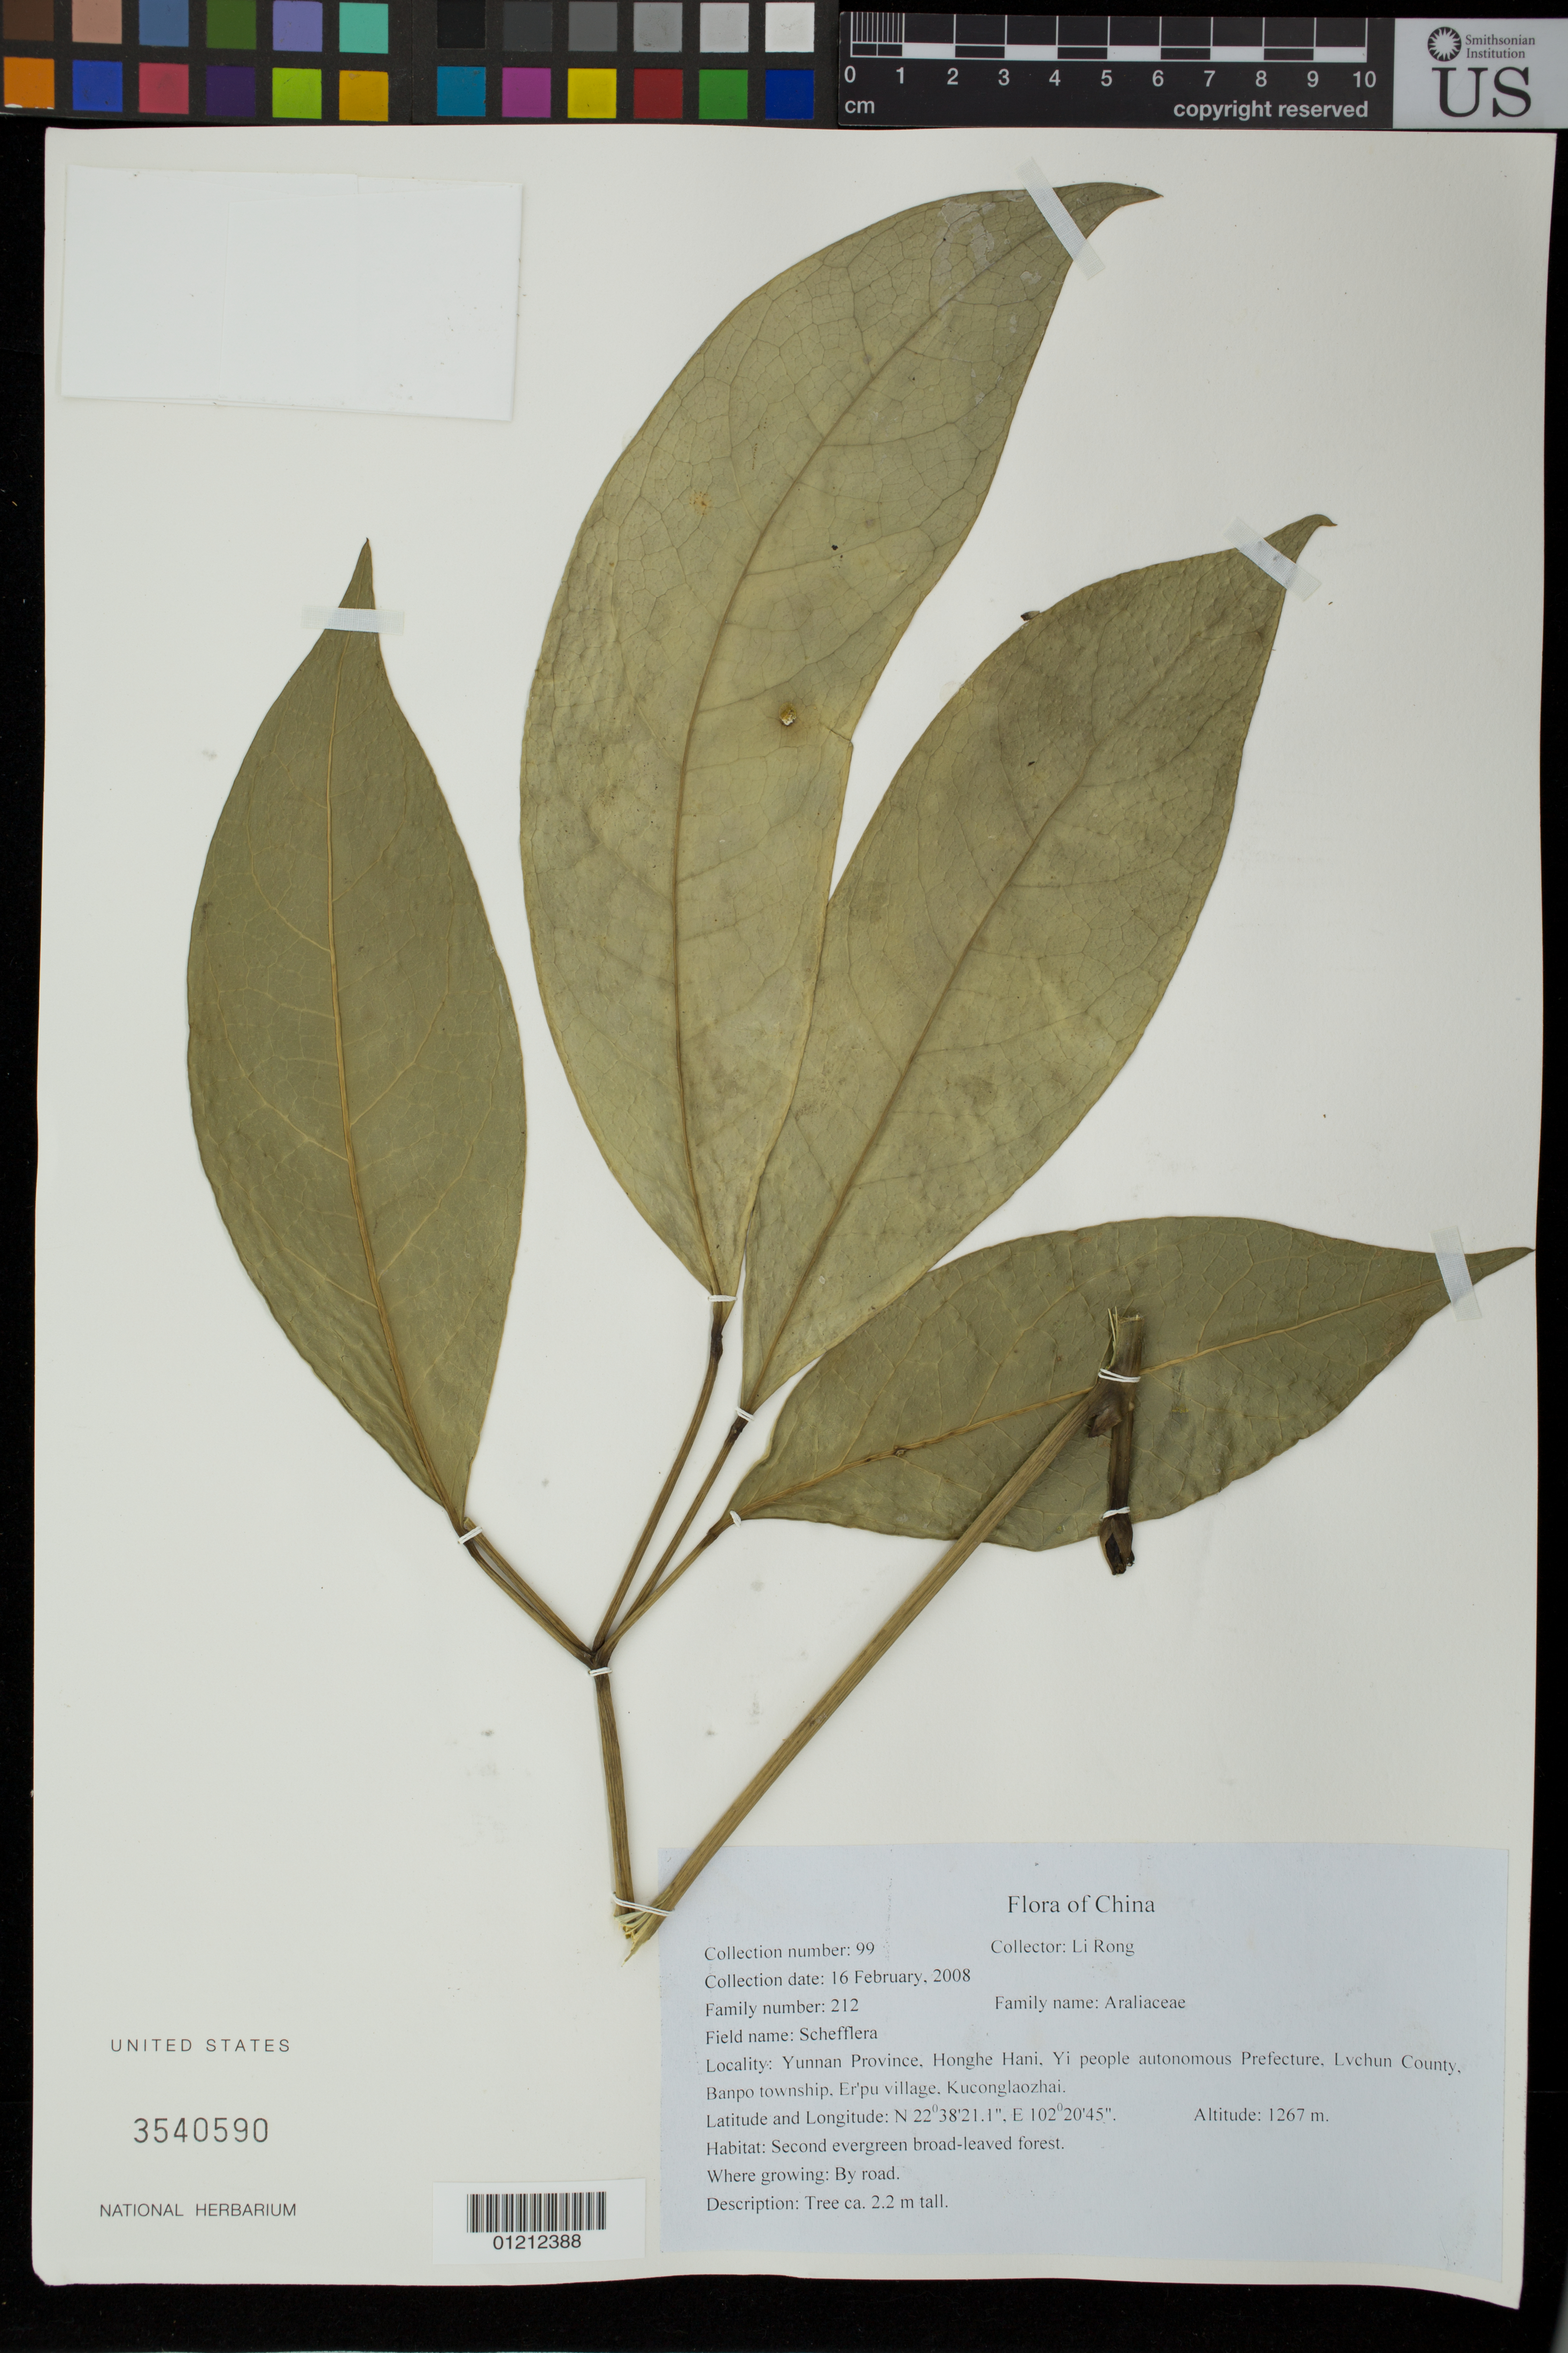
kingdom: Plantae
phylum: Tracheophyta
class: Magnoliopsida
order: Apiales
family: Araliaceae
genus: Schefflera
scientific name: Schefflera sp.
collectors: R. Li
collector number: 99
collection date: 2008-02-16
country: China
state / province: Yunnan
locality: Honghe Hani, Yi people autonomous Prefecture, Lvchun County, Banpo township, Er'pu village, Kuconglaozhai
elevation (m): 1267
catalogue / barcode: US 3540590